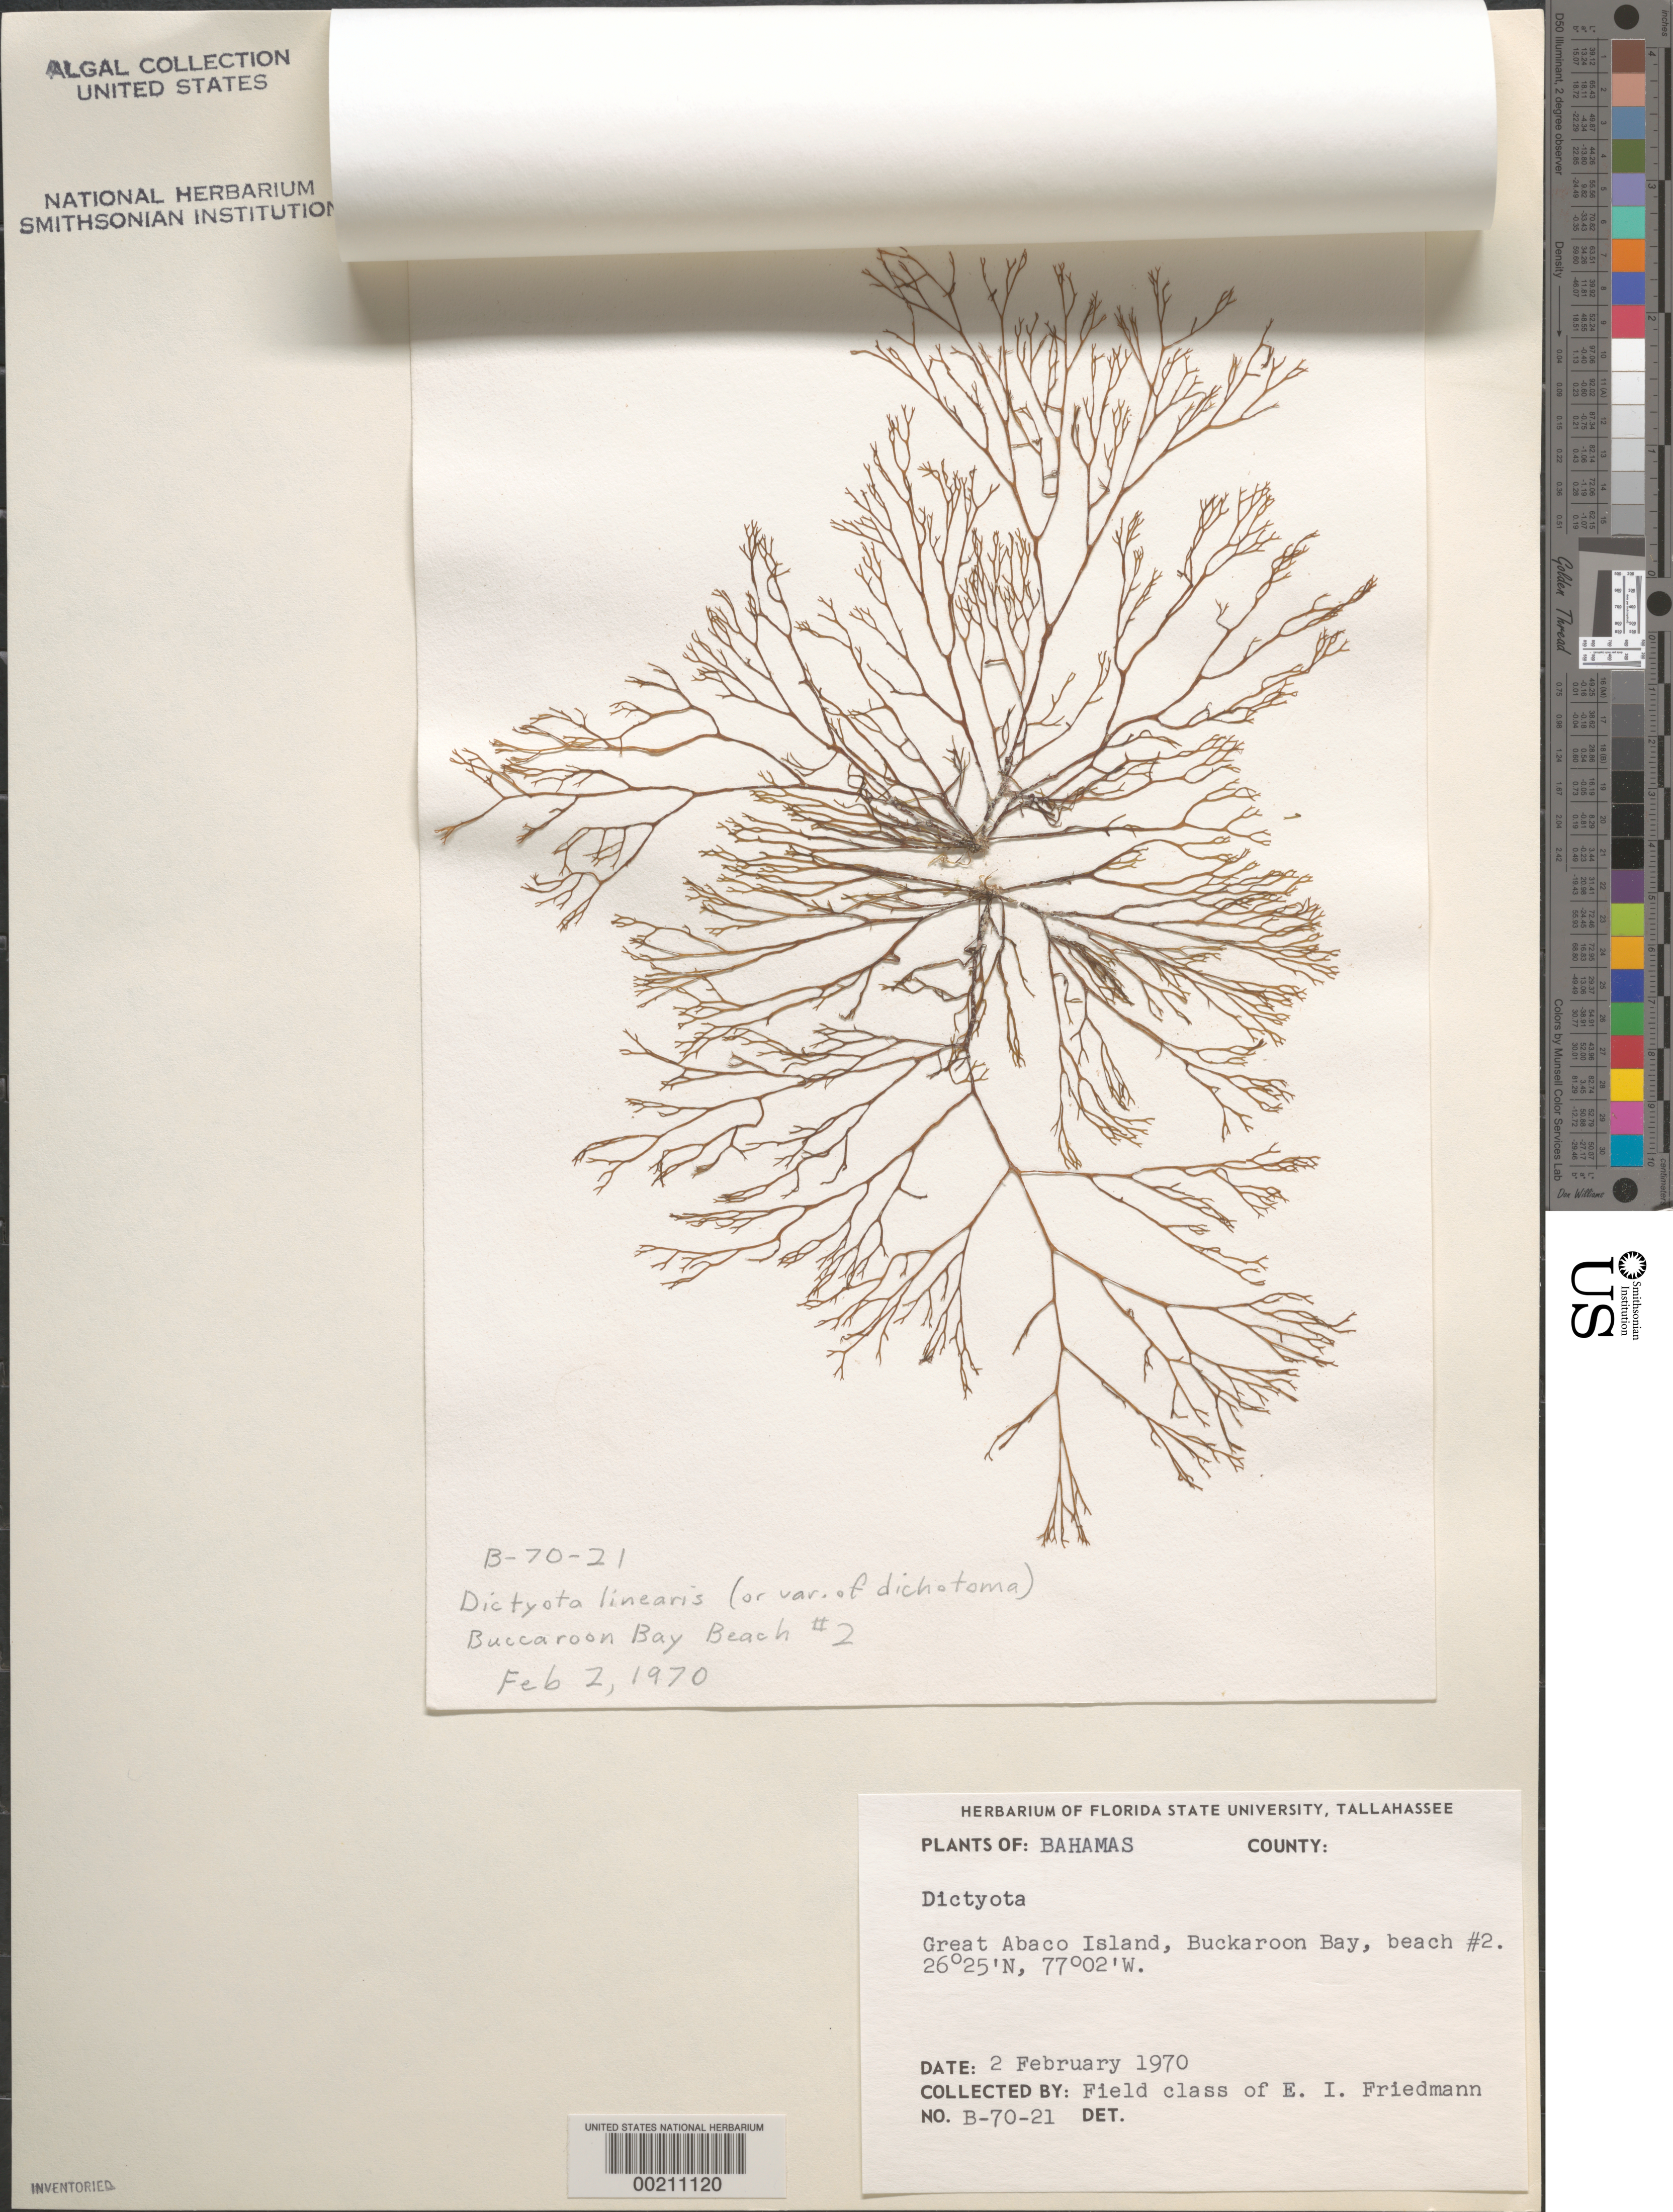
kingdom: Chromista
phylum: Ochrophyta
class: Phaeophyceae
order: Dictyotales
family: Dictyotaceae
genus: Dictyota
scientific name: Dictyota sp.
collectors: E. Friedmann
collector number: B-70-21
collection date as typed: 02 Feb 1970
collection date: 1970-02-02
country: Bahamas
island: Great Abaco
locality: Buckaroon Bay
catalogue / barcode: US 20867